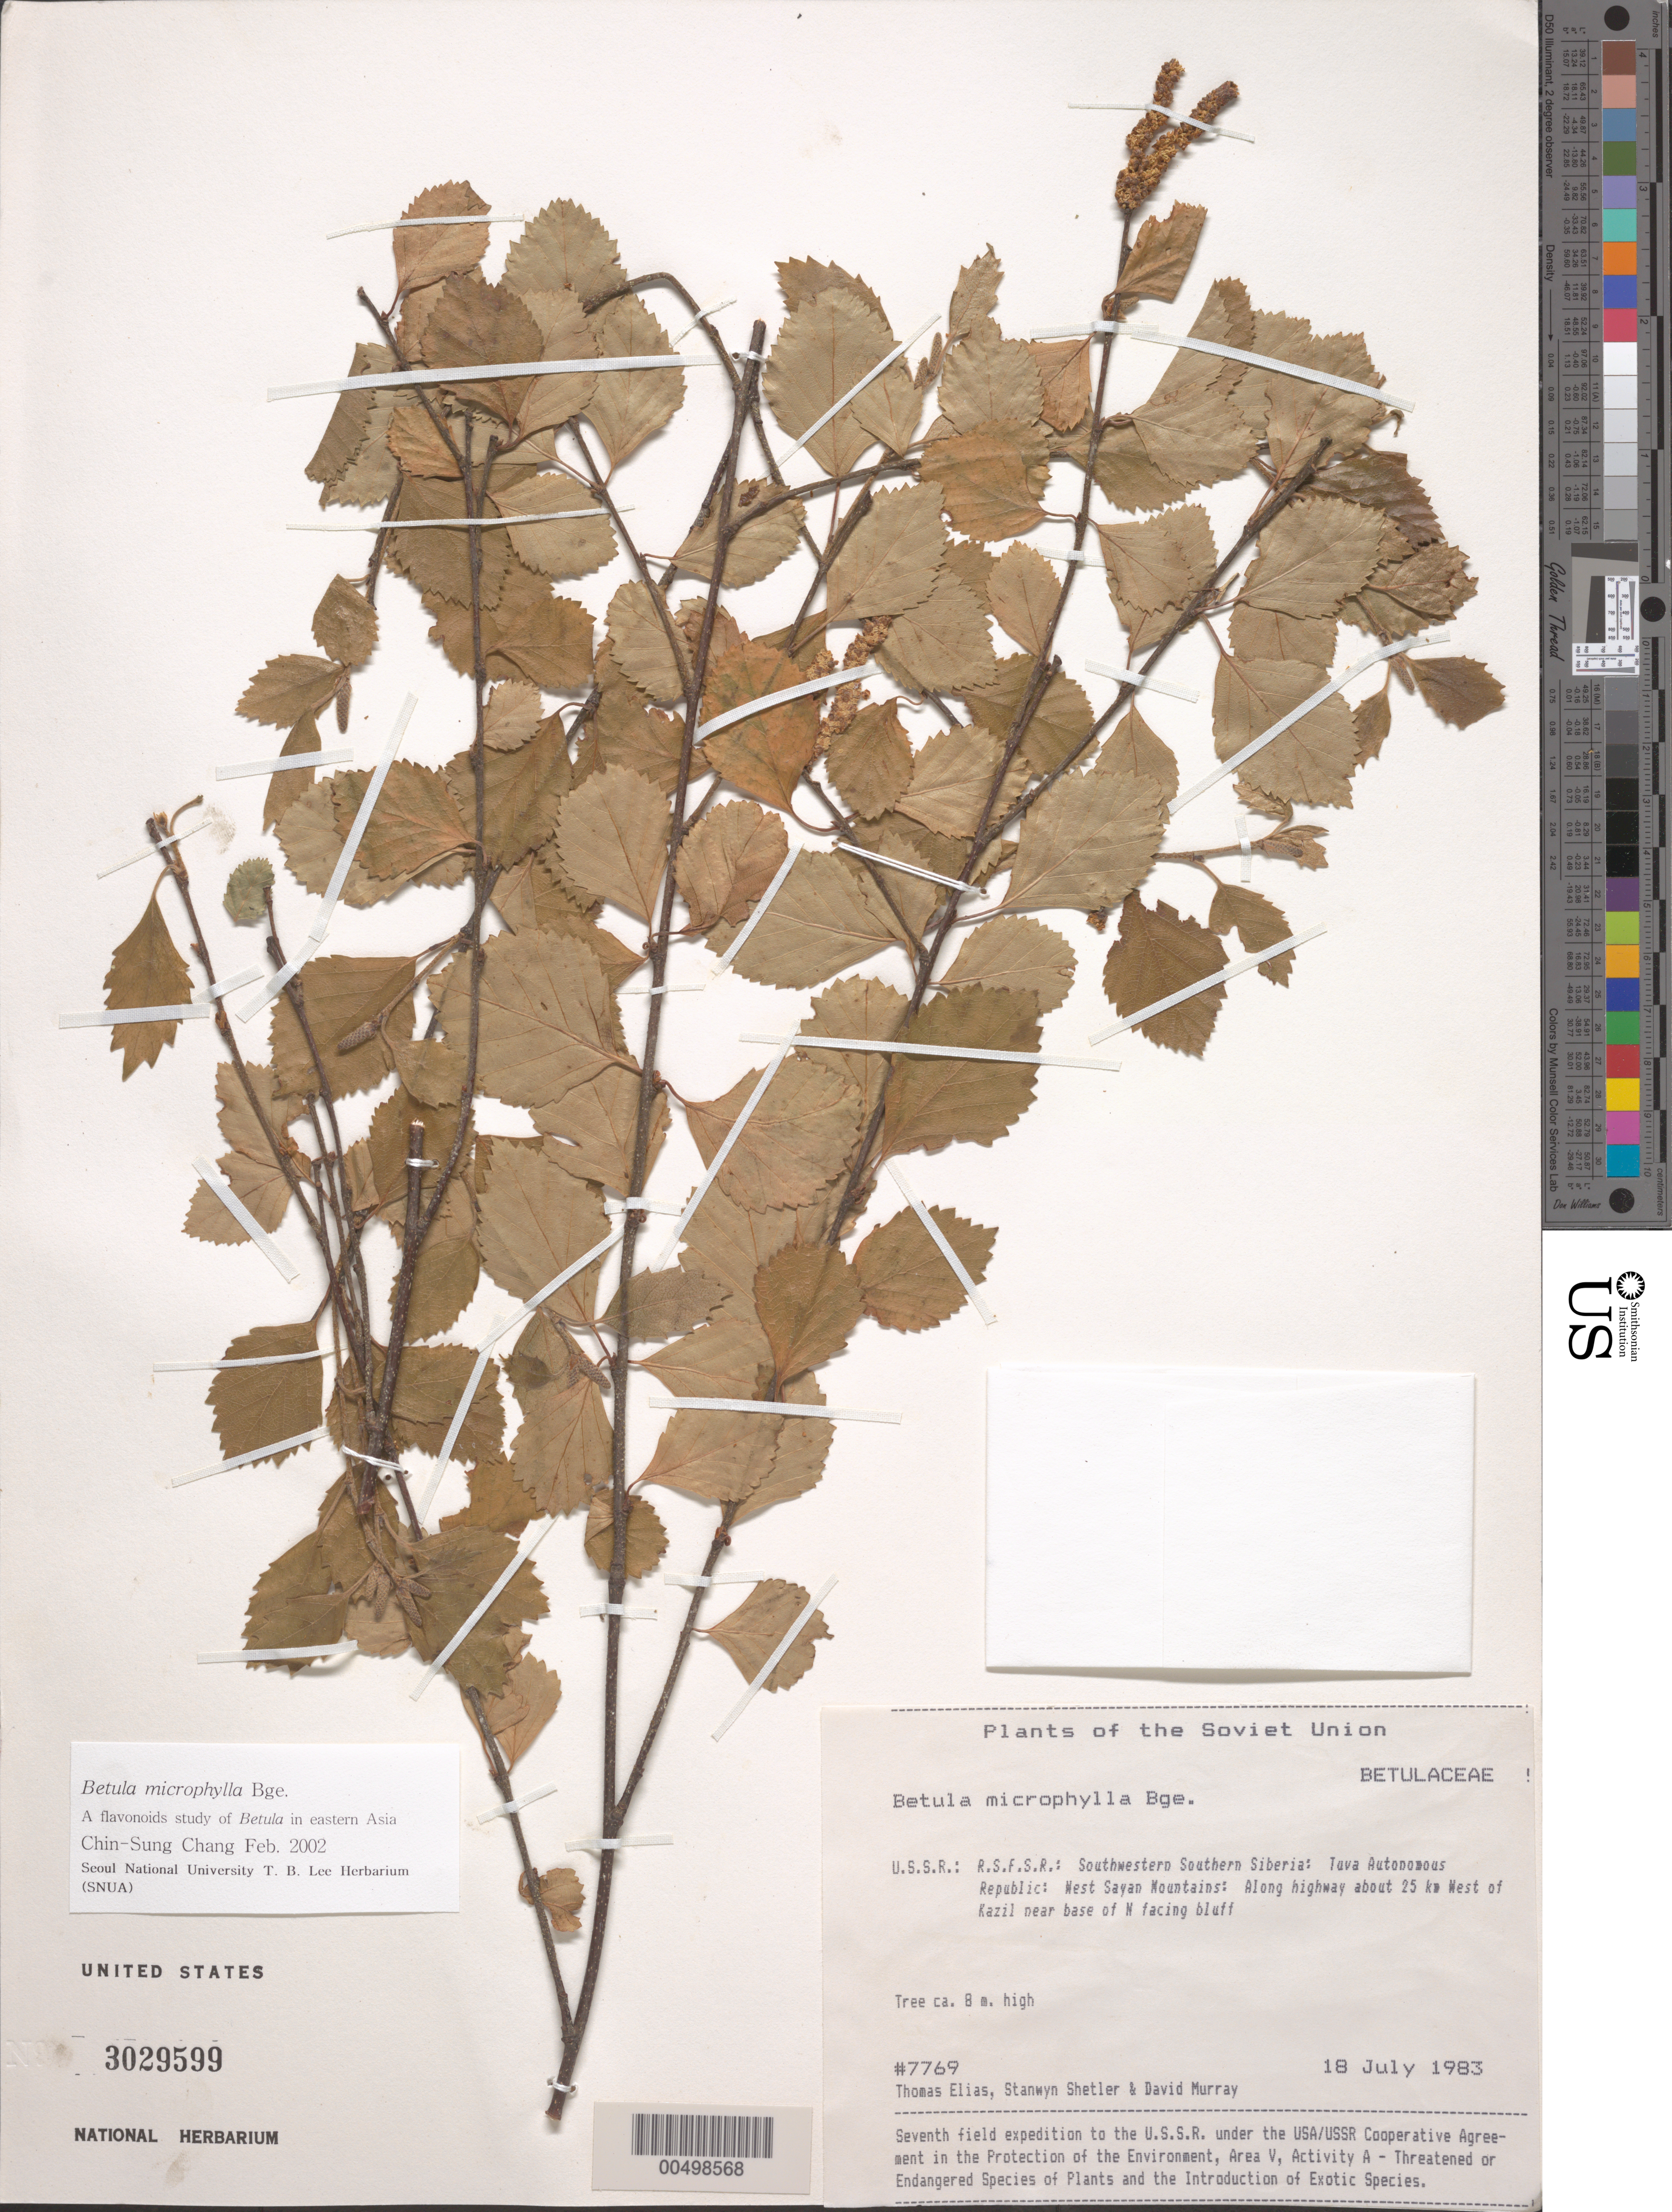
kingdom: Plantae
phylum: Tracheophyta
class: Magnoliopsida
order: Fagales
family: Betulaceae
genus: Betula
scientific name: Betula microphylla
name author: Bunge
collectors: T. Elias, S. Shetler & D. F. Murray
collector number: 7769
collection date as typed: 18 Jul 1983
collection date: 1983-07-18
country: Russian Federation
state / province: Tuva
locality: West Sayan Mountains, along highway about 25 km W of Kazil [Kyzyl]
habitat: near base of N-facing bluff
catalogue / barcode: US 3029599